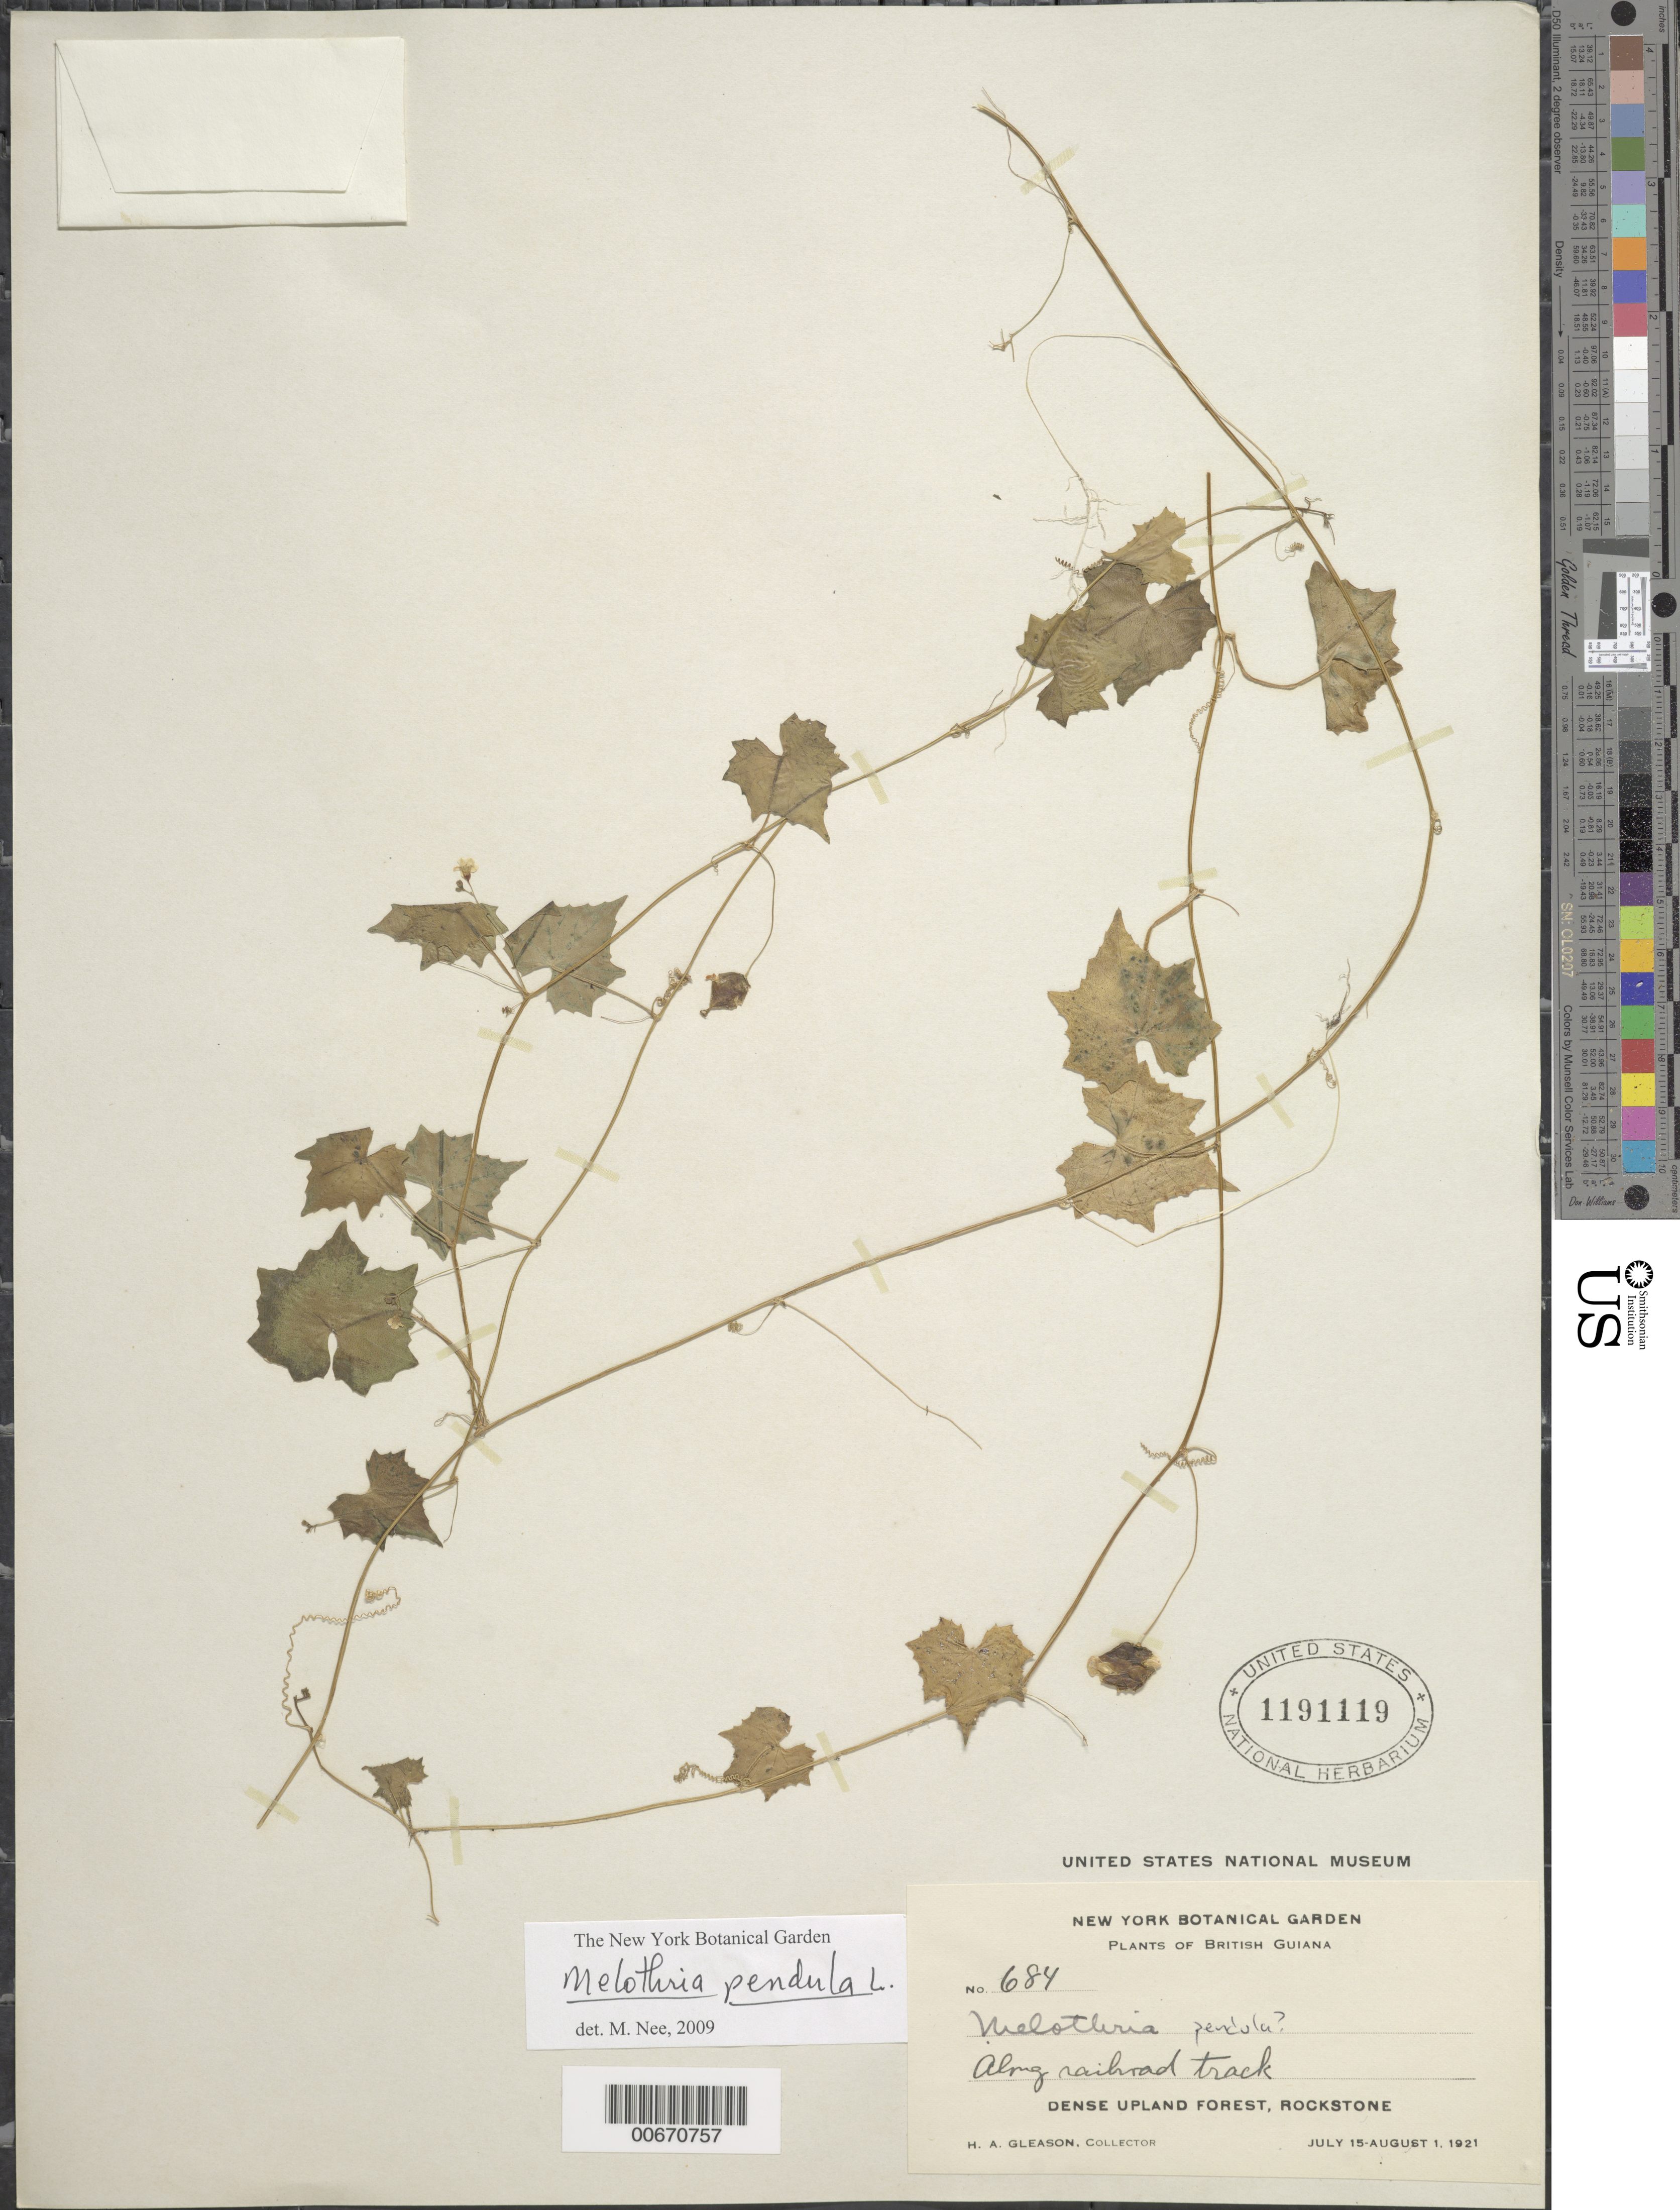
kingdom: Plantae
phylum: Tracheophyta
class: Magnoliopsida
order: Cucurbitales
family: Cucurbitaceae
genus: Melothria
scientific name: Melothria pendula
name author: L.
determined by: Nee, Michael H.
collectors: H. A. Gleason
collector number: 684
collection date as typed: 15-Jul-21 to 1-Aug-21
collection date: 1921-07-15/1921-08-01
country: Guyana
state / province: U. Demerara-Berbice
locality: Rockstone, in and about the village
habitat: Dense upland forest, along railroad track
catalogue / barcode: US 1191119